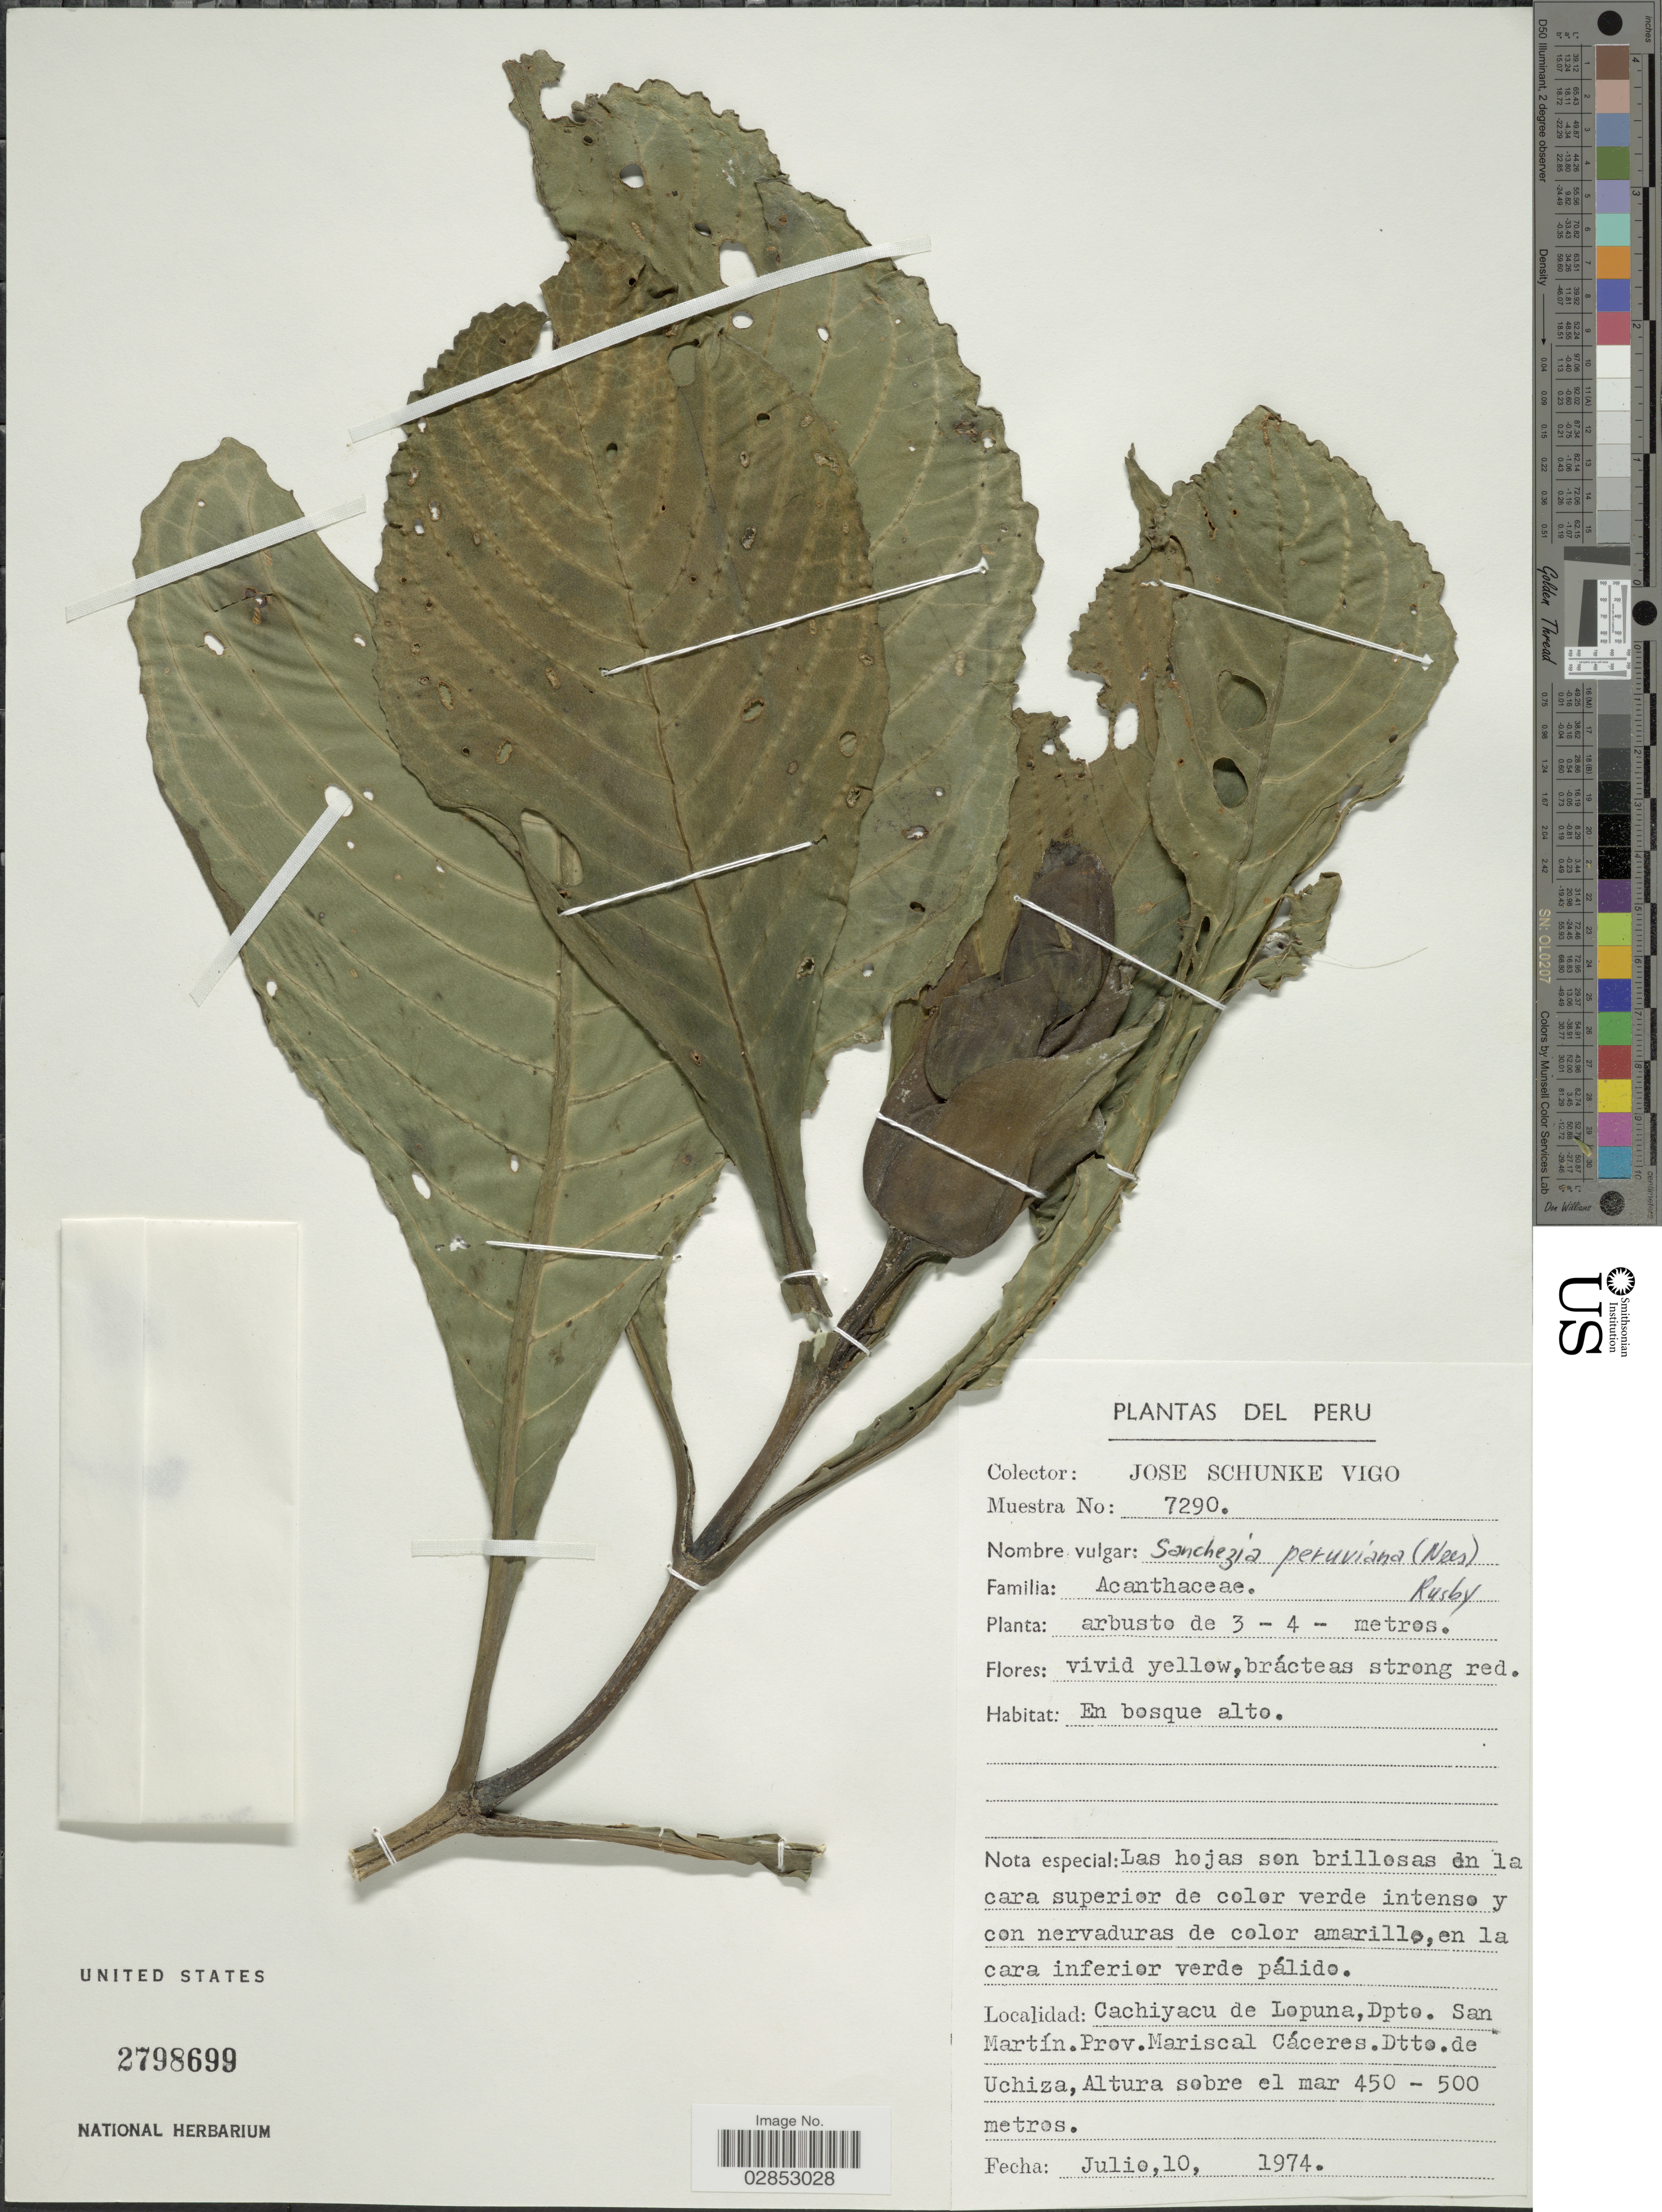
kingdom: Plantae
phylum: Tracheophyta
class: Magnoliopsida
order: Lamiales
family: Acanthaceae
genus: Sanchezia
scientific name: Sanchezia oblonga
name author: Ruiz & Pav.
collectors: J. Schunke Vigo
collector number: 7290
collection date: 1974-07-10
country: Peru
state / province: San Martín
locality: Cachiyacu de Lopuna, Dpto. San Martín. Prov. Mariscal Cáceres. Dtto. de Uchiza.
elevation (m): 450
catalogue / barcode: US 2798699